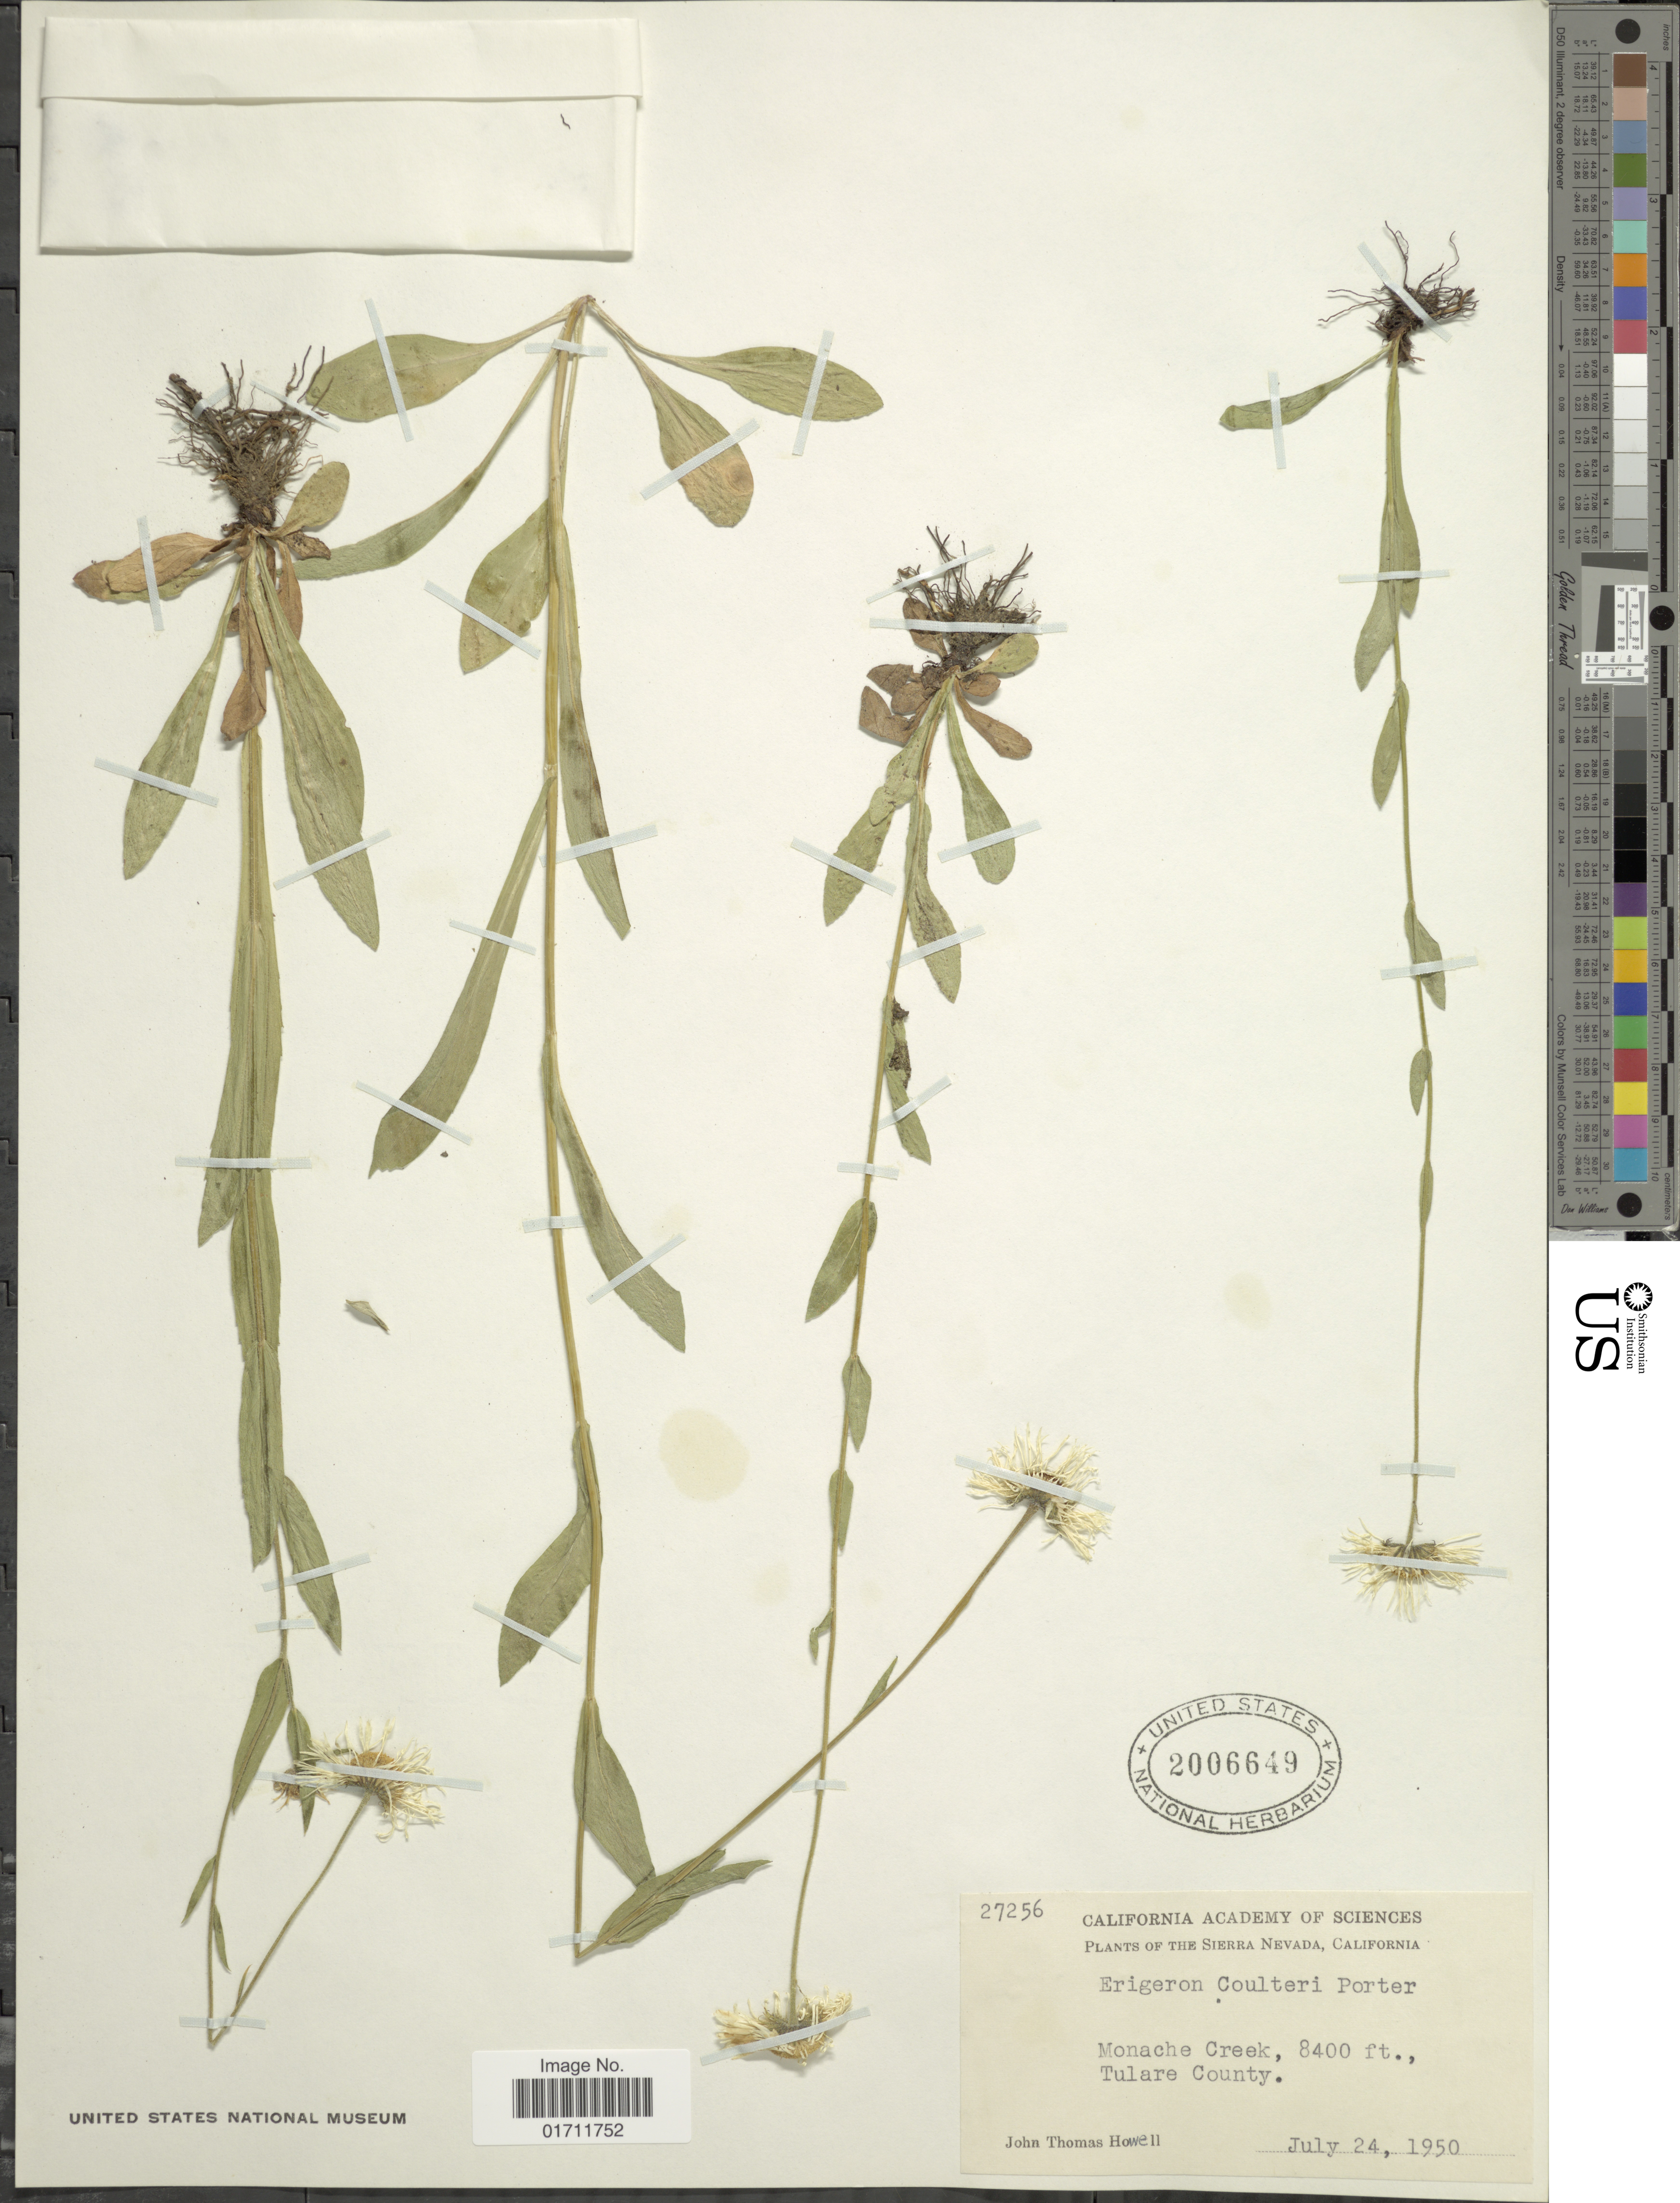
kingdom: Plantae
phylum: Tracheophyta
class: Magnoliopsida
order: Asterales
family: Asteraceae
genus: Erigeron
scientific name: Erigeron coulteri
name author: Porter in Porter & J.M. Coult.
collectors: J. T. Howell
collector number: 27256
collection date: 1950-07-24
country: United States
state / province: California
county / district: Tulare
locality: The Sierra Nevada, Monache Creek, Tulare County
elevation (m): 2560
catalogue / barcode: US 2006649